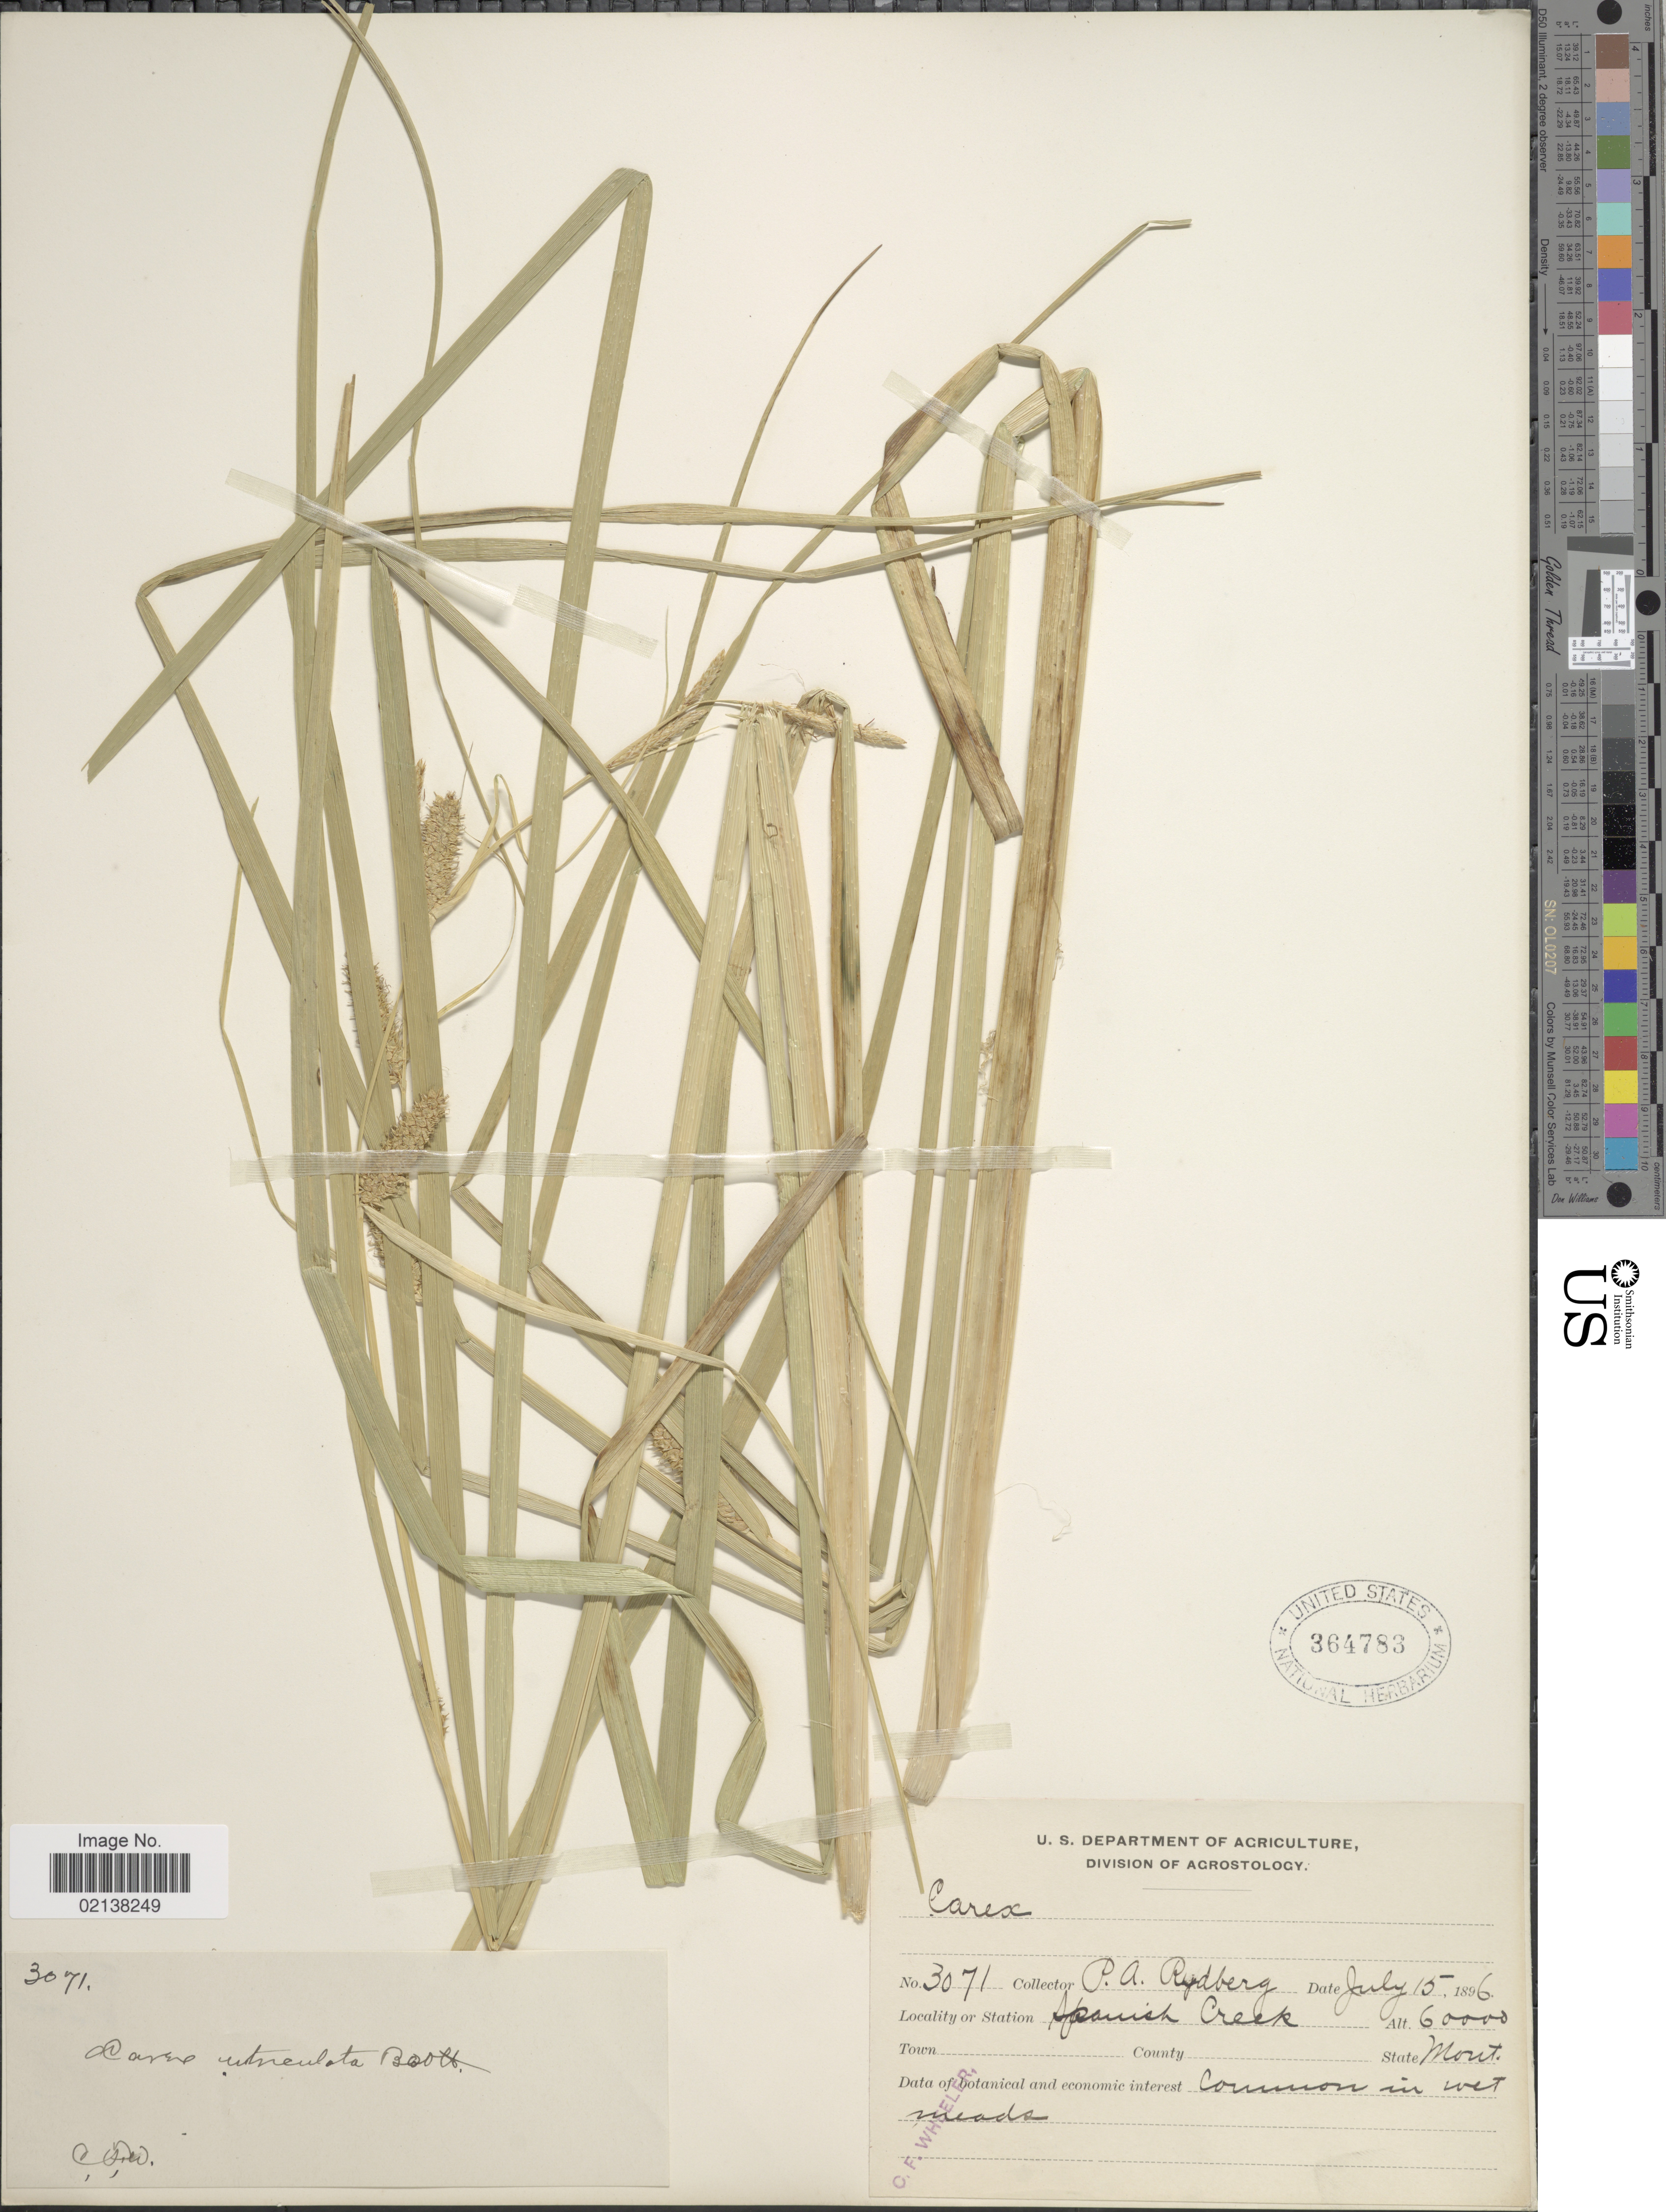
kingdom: Plantae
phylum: Tracheophyta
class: Liliopsida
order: Poales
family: Cyperaceae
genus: Carex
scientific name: Carex utriculata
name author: Boott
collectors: P. A. Rydberg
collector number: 3071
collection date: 1896-07-15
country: United States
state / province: Montana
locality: Spanish Creek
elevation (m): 1829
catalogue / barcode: US 364783